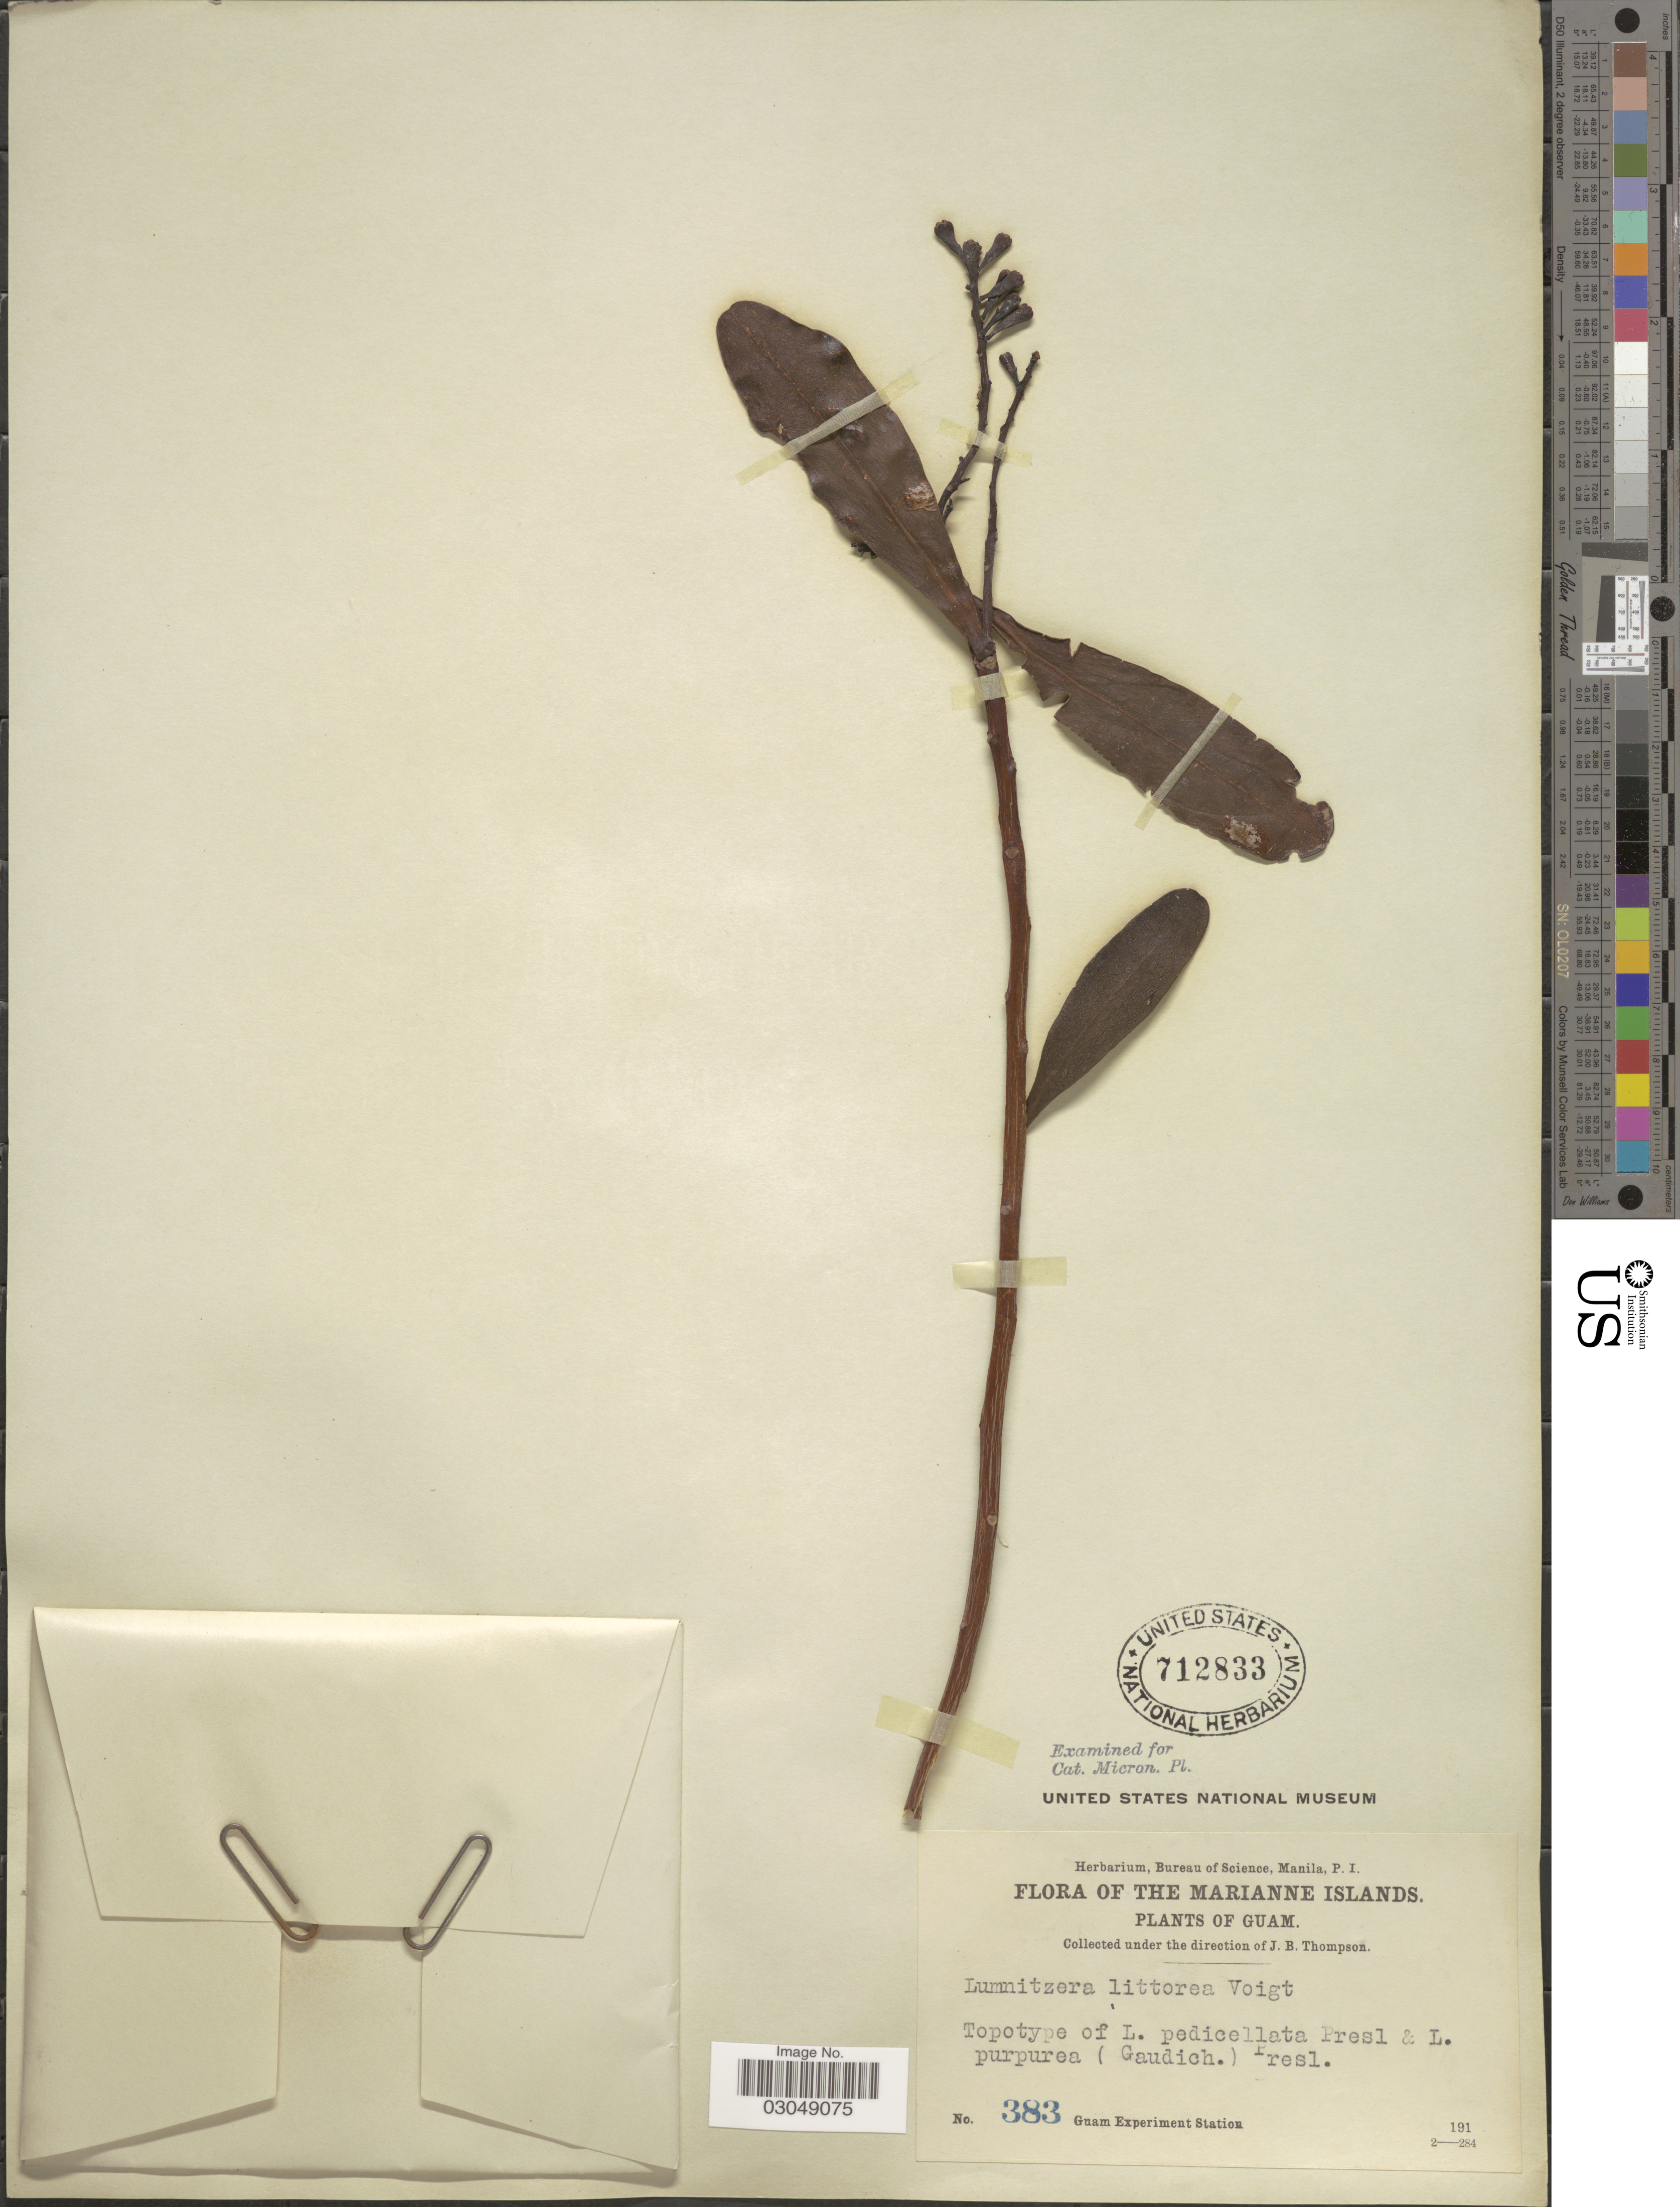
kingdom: Plantae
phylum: Tracheophyta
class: Magnoliopsida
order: Myrtales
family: Combretaceae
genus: Lumnitzera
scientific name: Lumnitzera littorea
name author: (Jack) Voight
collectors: Guam Exp. Sta.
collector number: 383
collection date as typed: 191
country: Guam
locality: Marianne Islands.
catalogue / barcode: US 712833